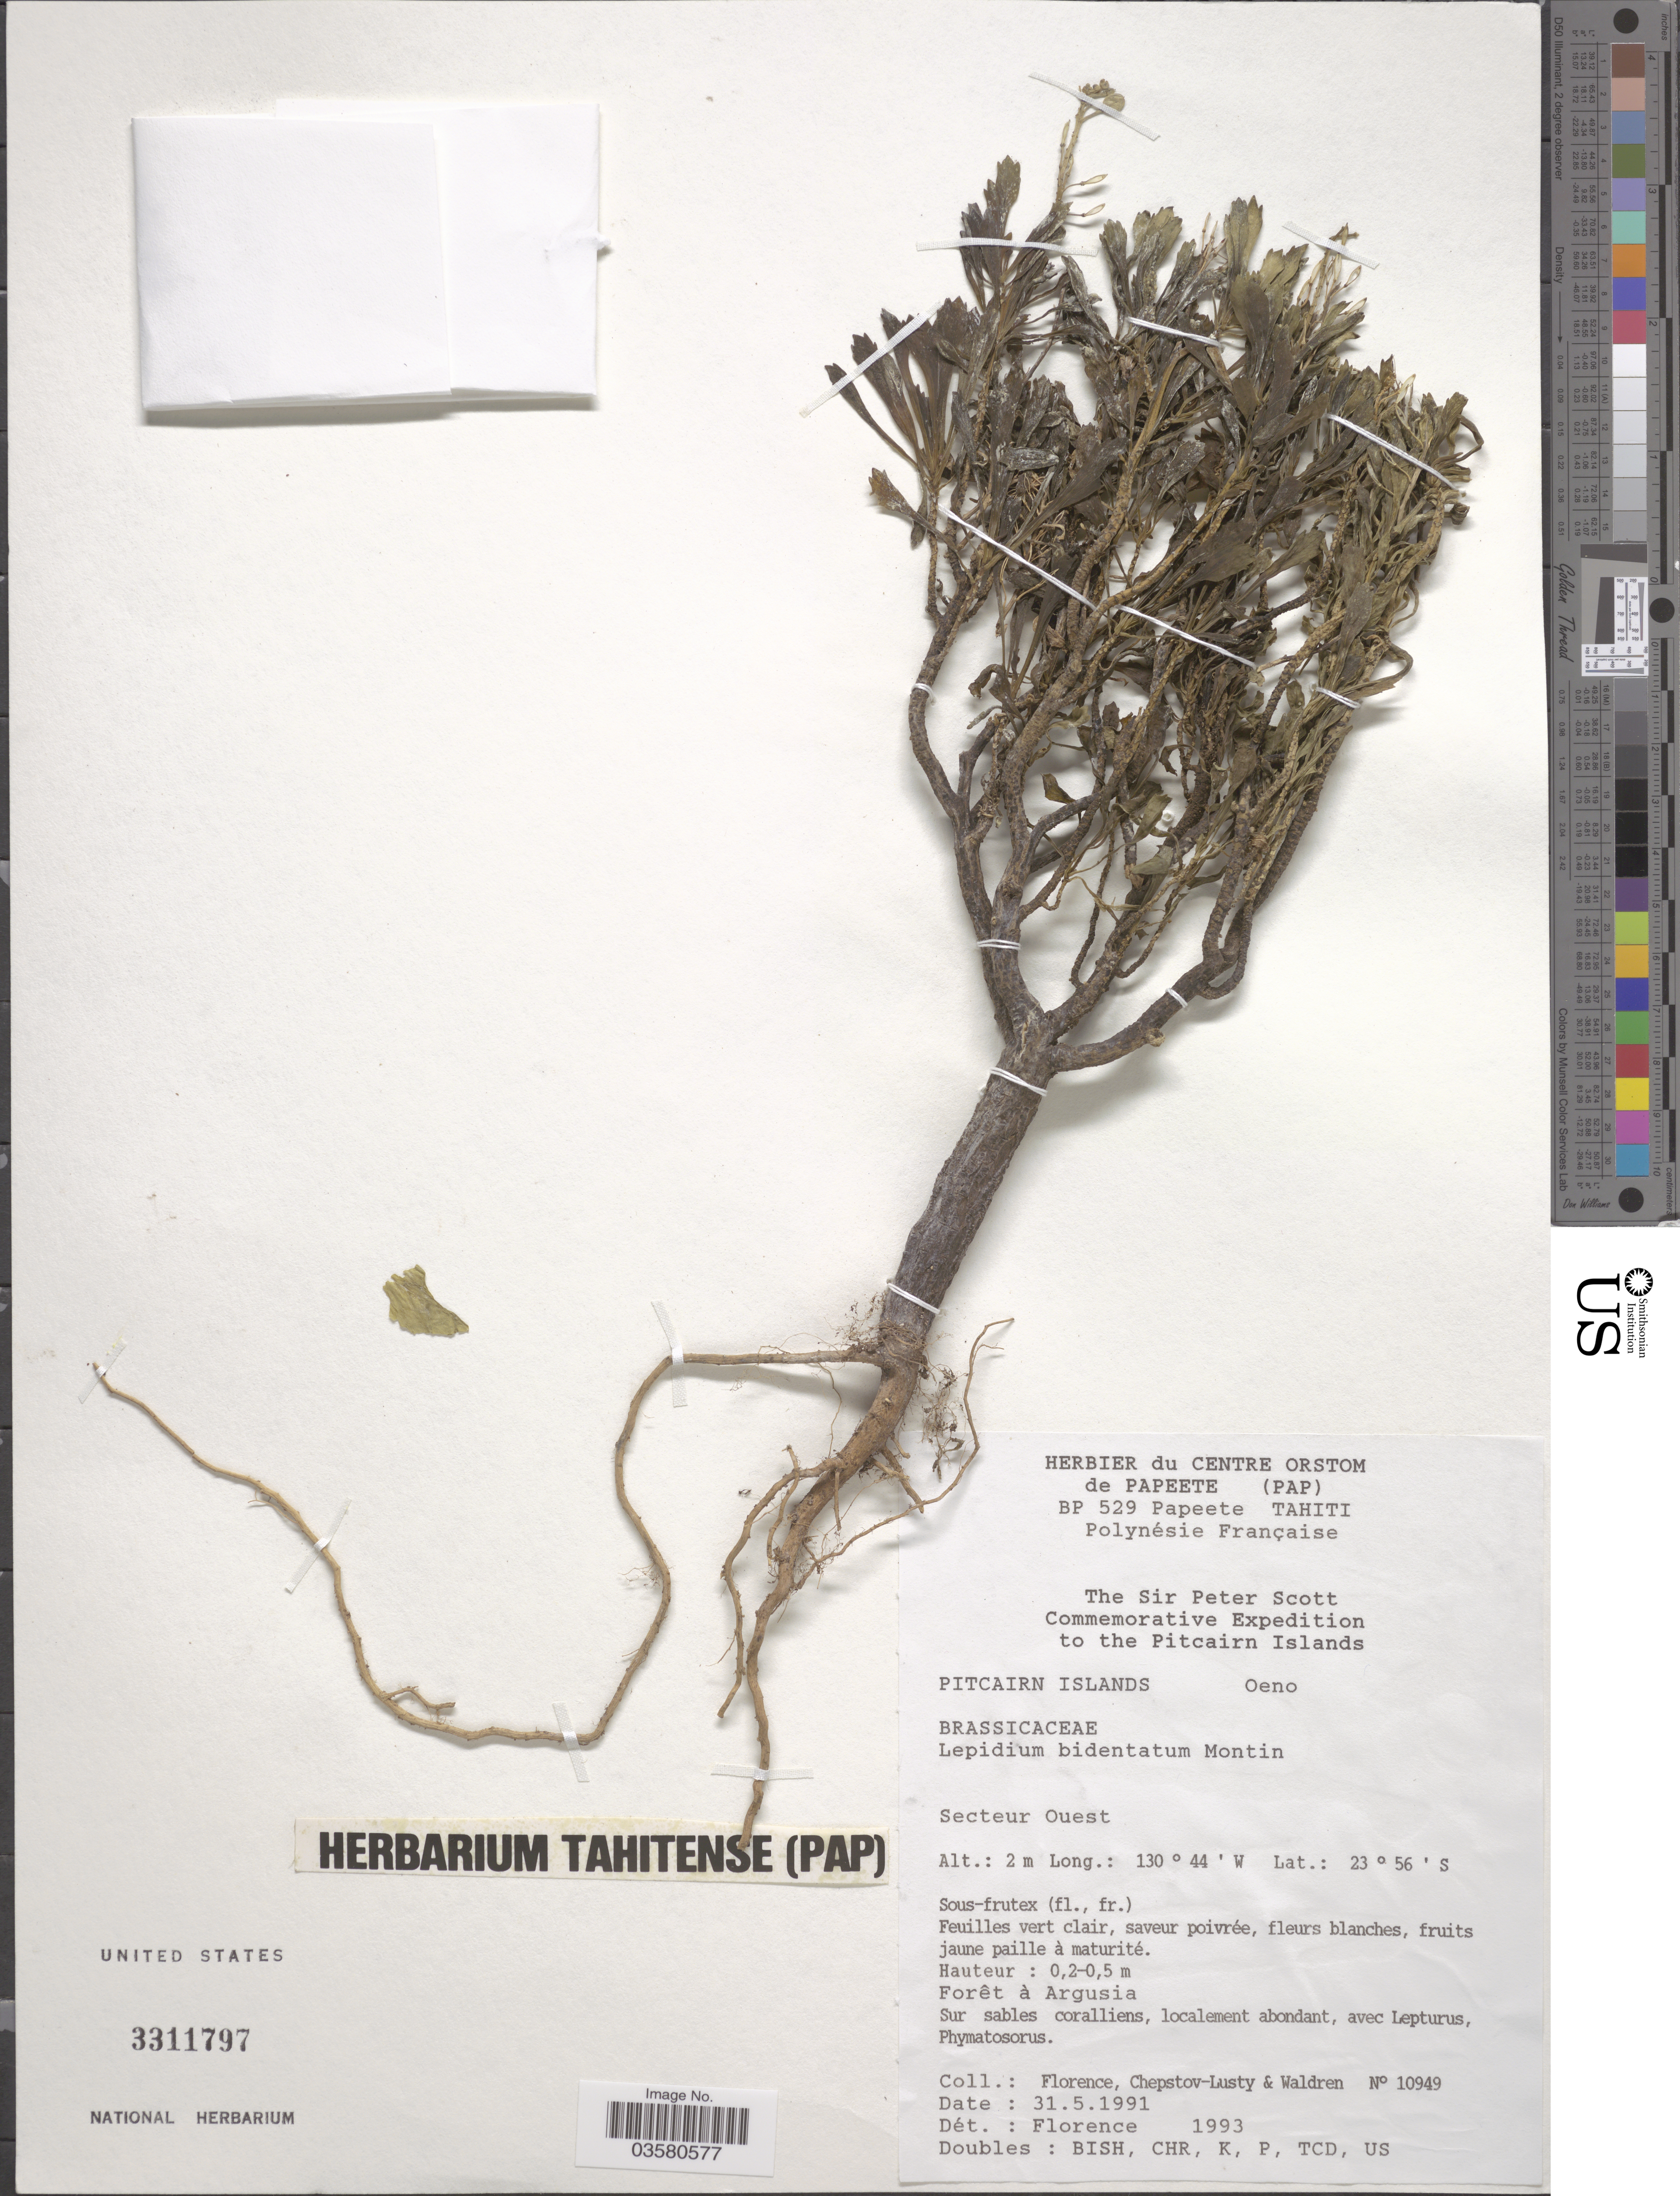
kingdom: Plantae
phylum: Tracheophyta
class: Magnoliopsida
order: Brassicales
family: Brassicaceae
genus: Lepidium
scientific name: Lepidium bidentatum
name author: Montin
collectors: -. Florence, -. Chepstov-lusty & Waldren, --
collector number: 10949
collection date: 1991-05-31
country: Pitcairn Islands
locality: Oeno. Secteur Ouest.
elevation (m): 2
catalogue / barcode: US 3311797